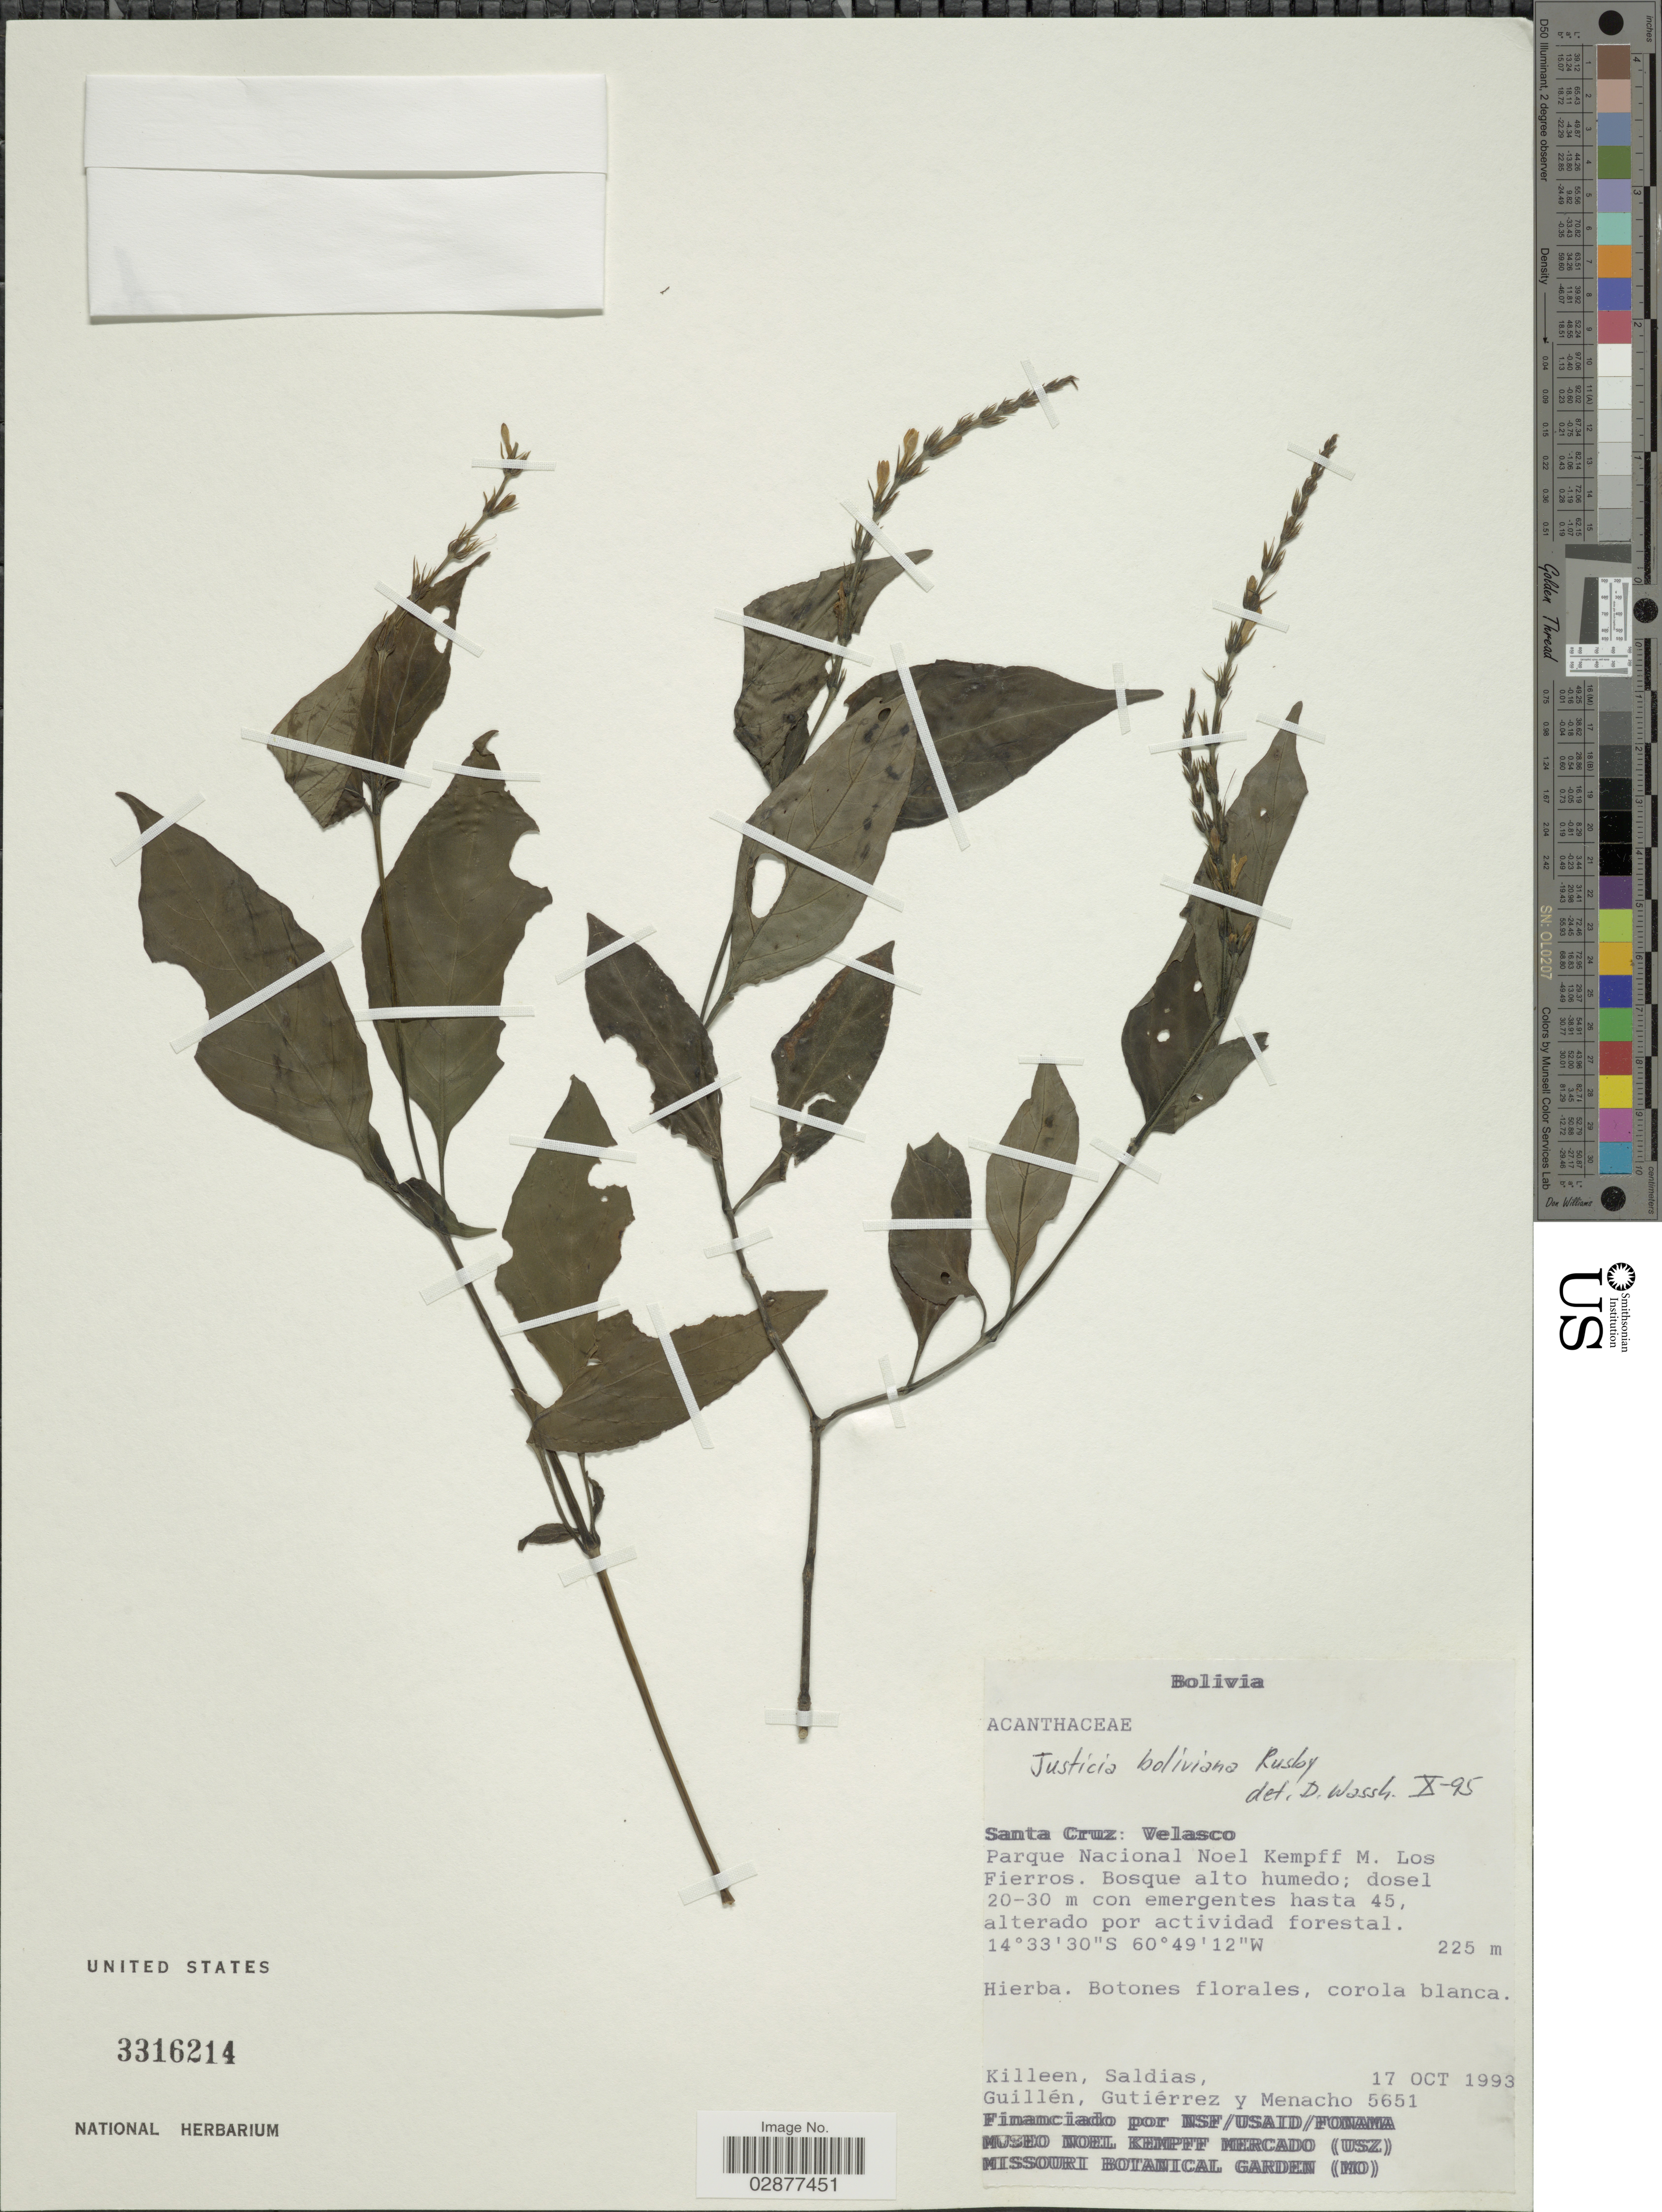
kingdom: Plantae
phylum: Tracheophyta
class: Magnoliopsida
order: Lamiales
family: Acanthaceae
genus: Justicia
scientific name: Justicia boliviana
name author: Rusby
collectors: Killeen, --, -. Saldias, -- Guillen, Gutiérrez, -- & Menacho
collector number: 5651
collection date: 1993-10-17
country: Bolivia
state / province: Santa Cruz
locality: Velasco. Parque Nacional Noel Kempff M. Los Fierros.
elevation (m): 225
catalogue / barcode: US 3316214